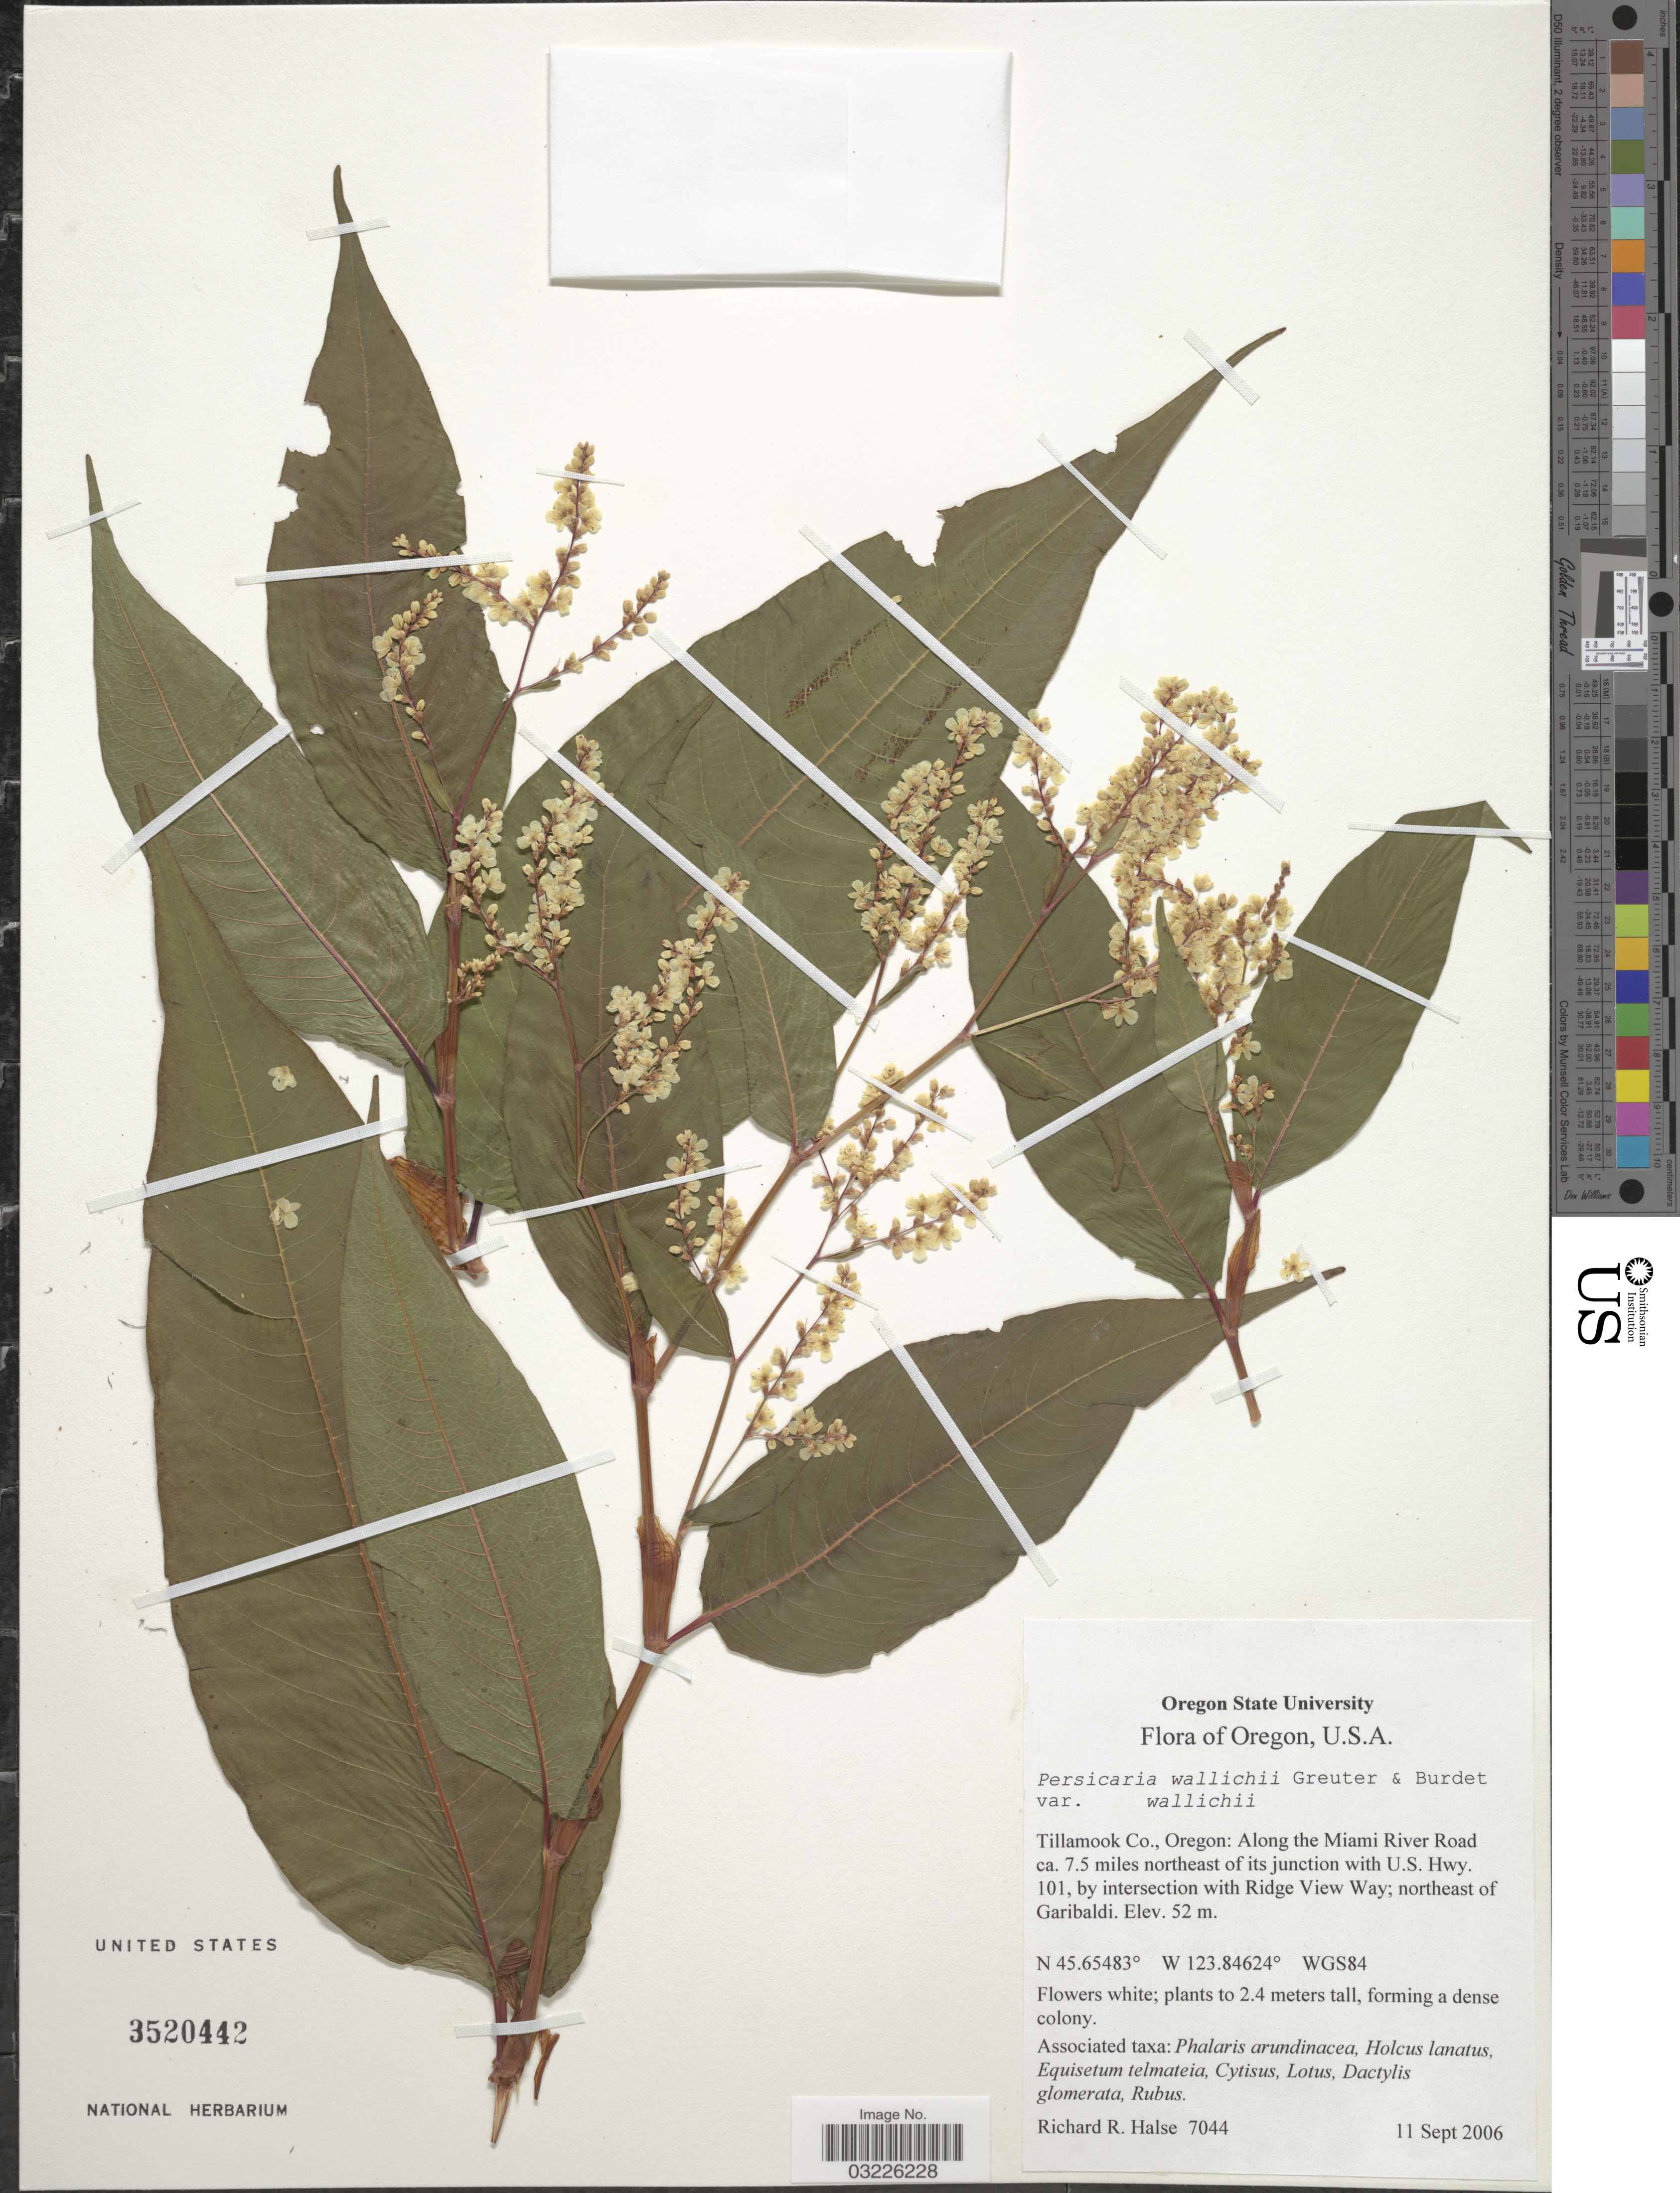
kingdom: Plantae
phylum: Tracheophyta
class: Magnoliopsida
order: Caryophyllales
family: Polygonaceae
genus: Koenigia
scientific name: Koenigia polystachya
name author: (Wall. ex Meisn.) T.M. Schust. & Reveal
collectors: R. Halse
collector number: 7044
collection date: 2006-09-11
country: United States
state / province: Oregon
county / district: Tillamook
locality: Tillamook Co., Oregon: Along the Miami River Road ca. 7.5 miles northeast of its junction with U.S. Hwy. 101, by intersection with Ridge View Way; northeast of Garibaldi. WGS84.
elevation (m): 52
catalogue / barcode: US 3520442